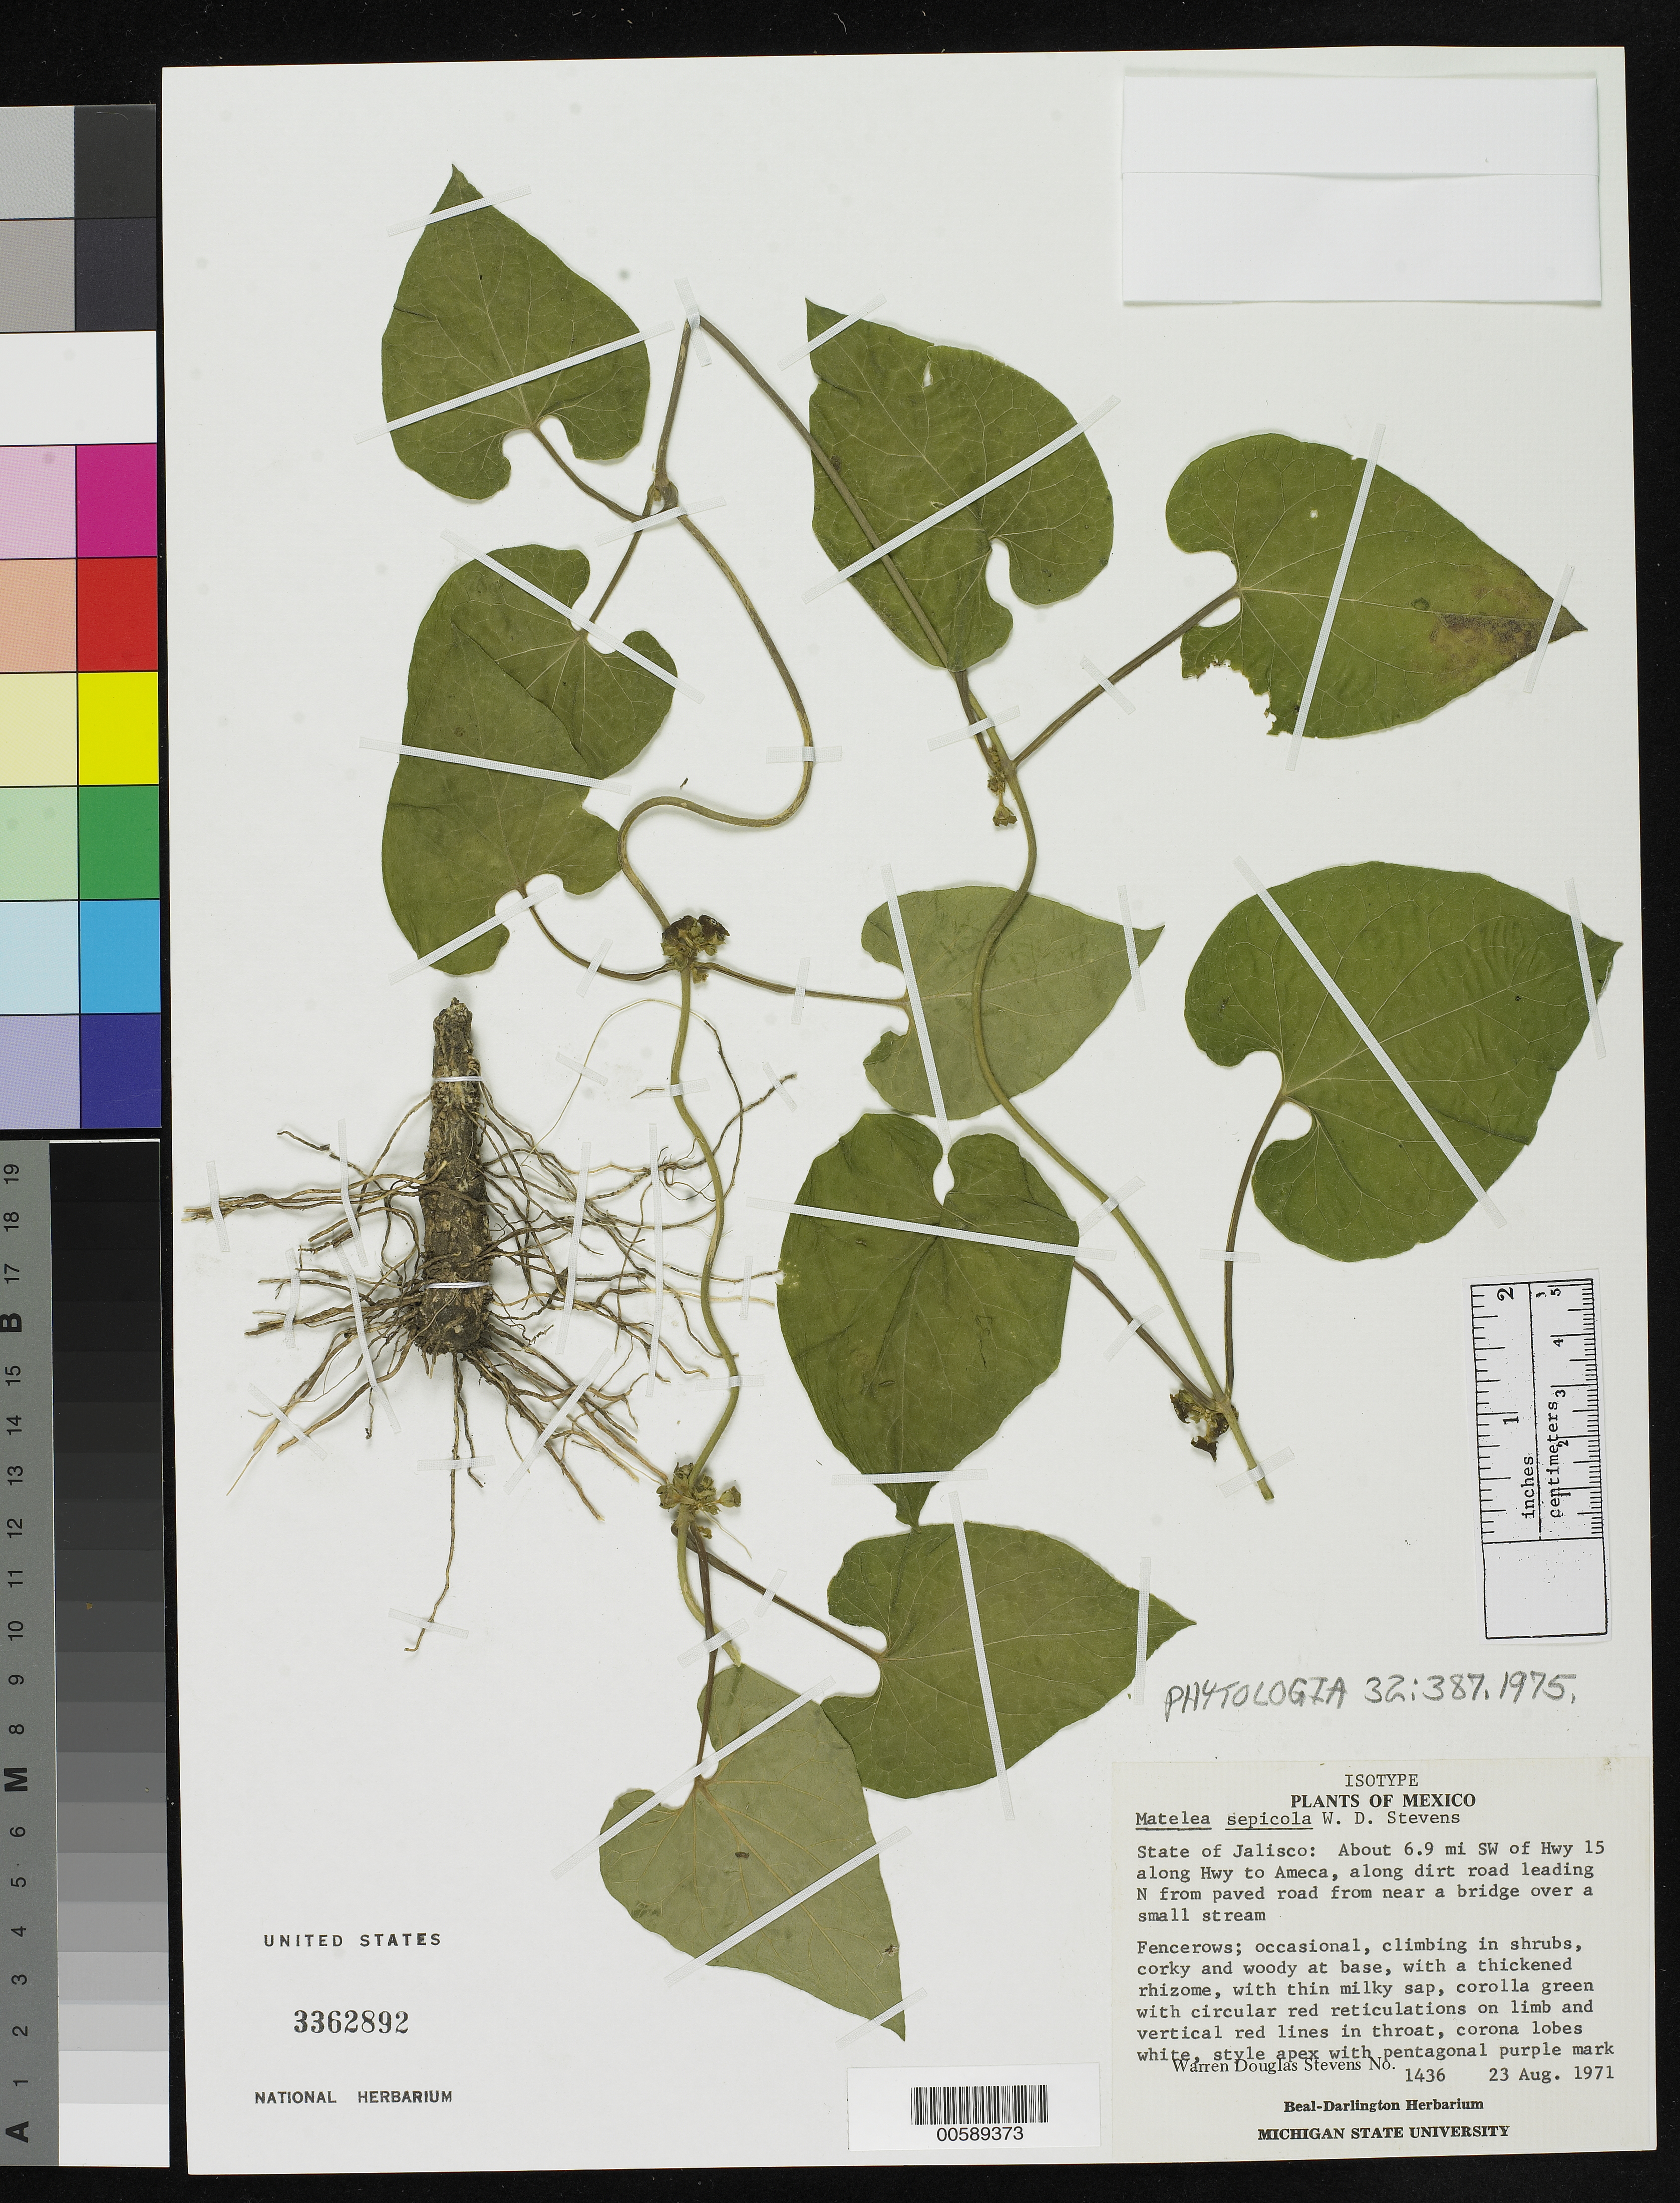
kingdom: Plantae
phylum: Tracheophyta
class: Magnoliopsida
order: Gentianales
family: Apocynaceae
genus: Matelea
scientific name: Matelea sepicola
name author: W.D. Stevens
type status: Isotype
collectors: W. D. Stevens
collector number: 1436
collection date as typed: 23 Aug 1971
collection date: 1971-08-23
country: Mexico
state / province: Jalisco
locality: Ca. 6.9. mi SW of hwy 15 along hwy to Ameca, along dirt road leading N from paved road from near a bridge.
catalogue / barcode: US 3362892